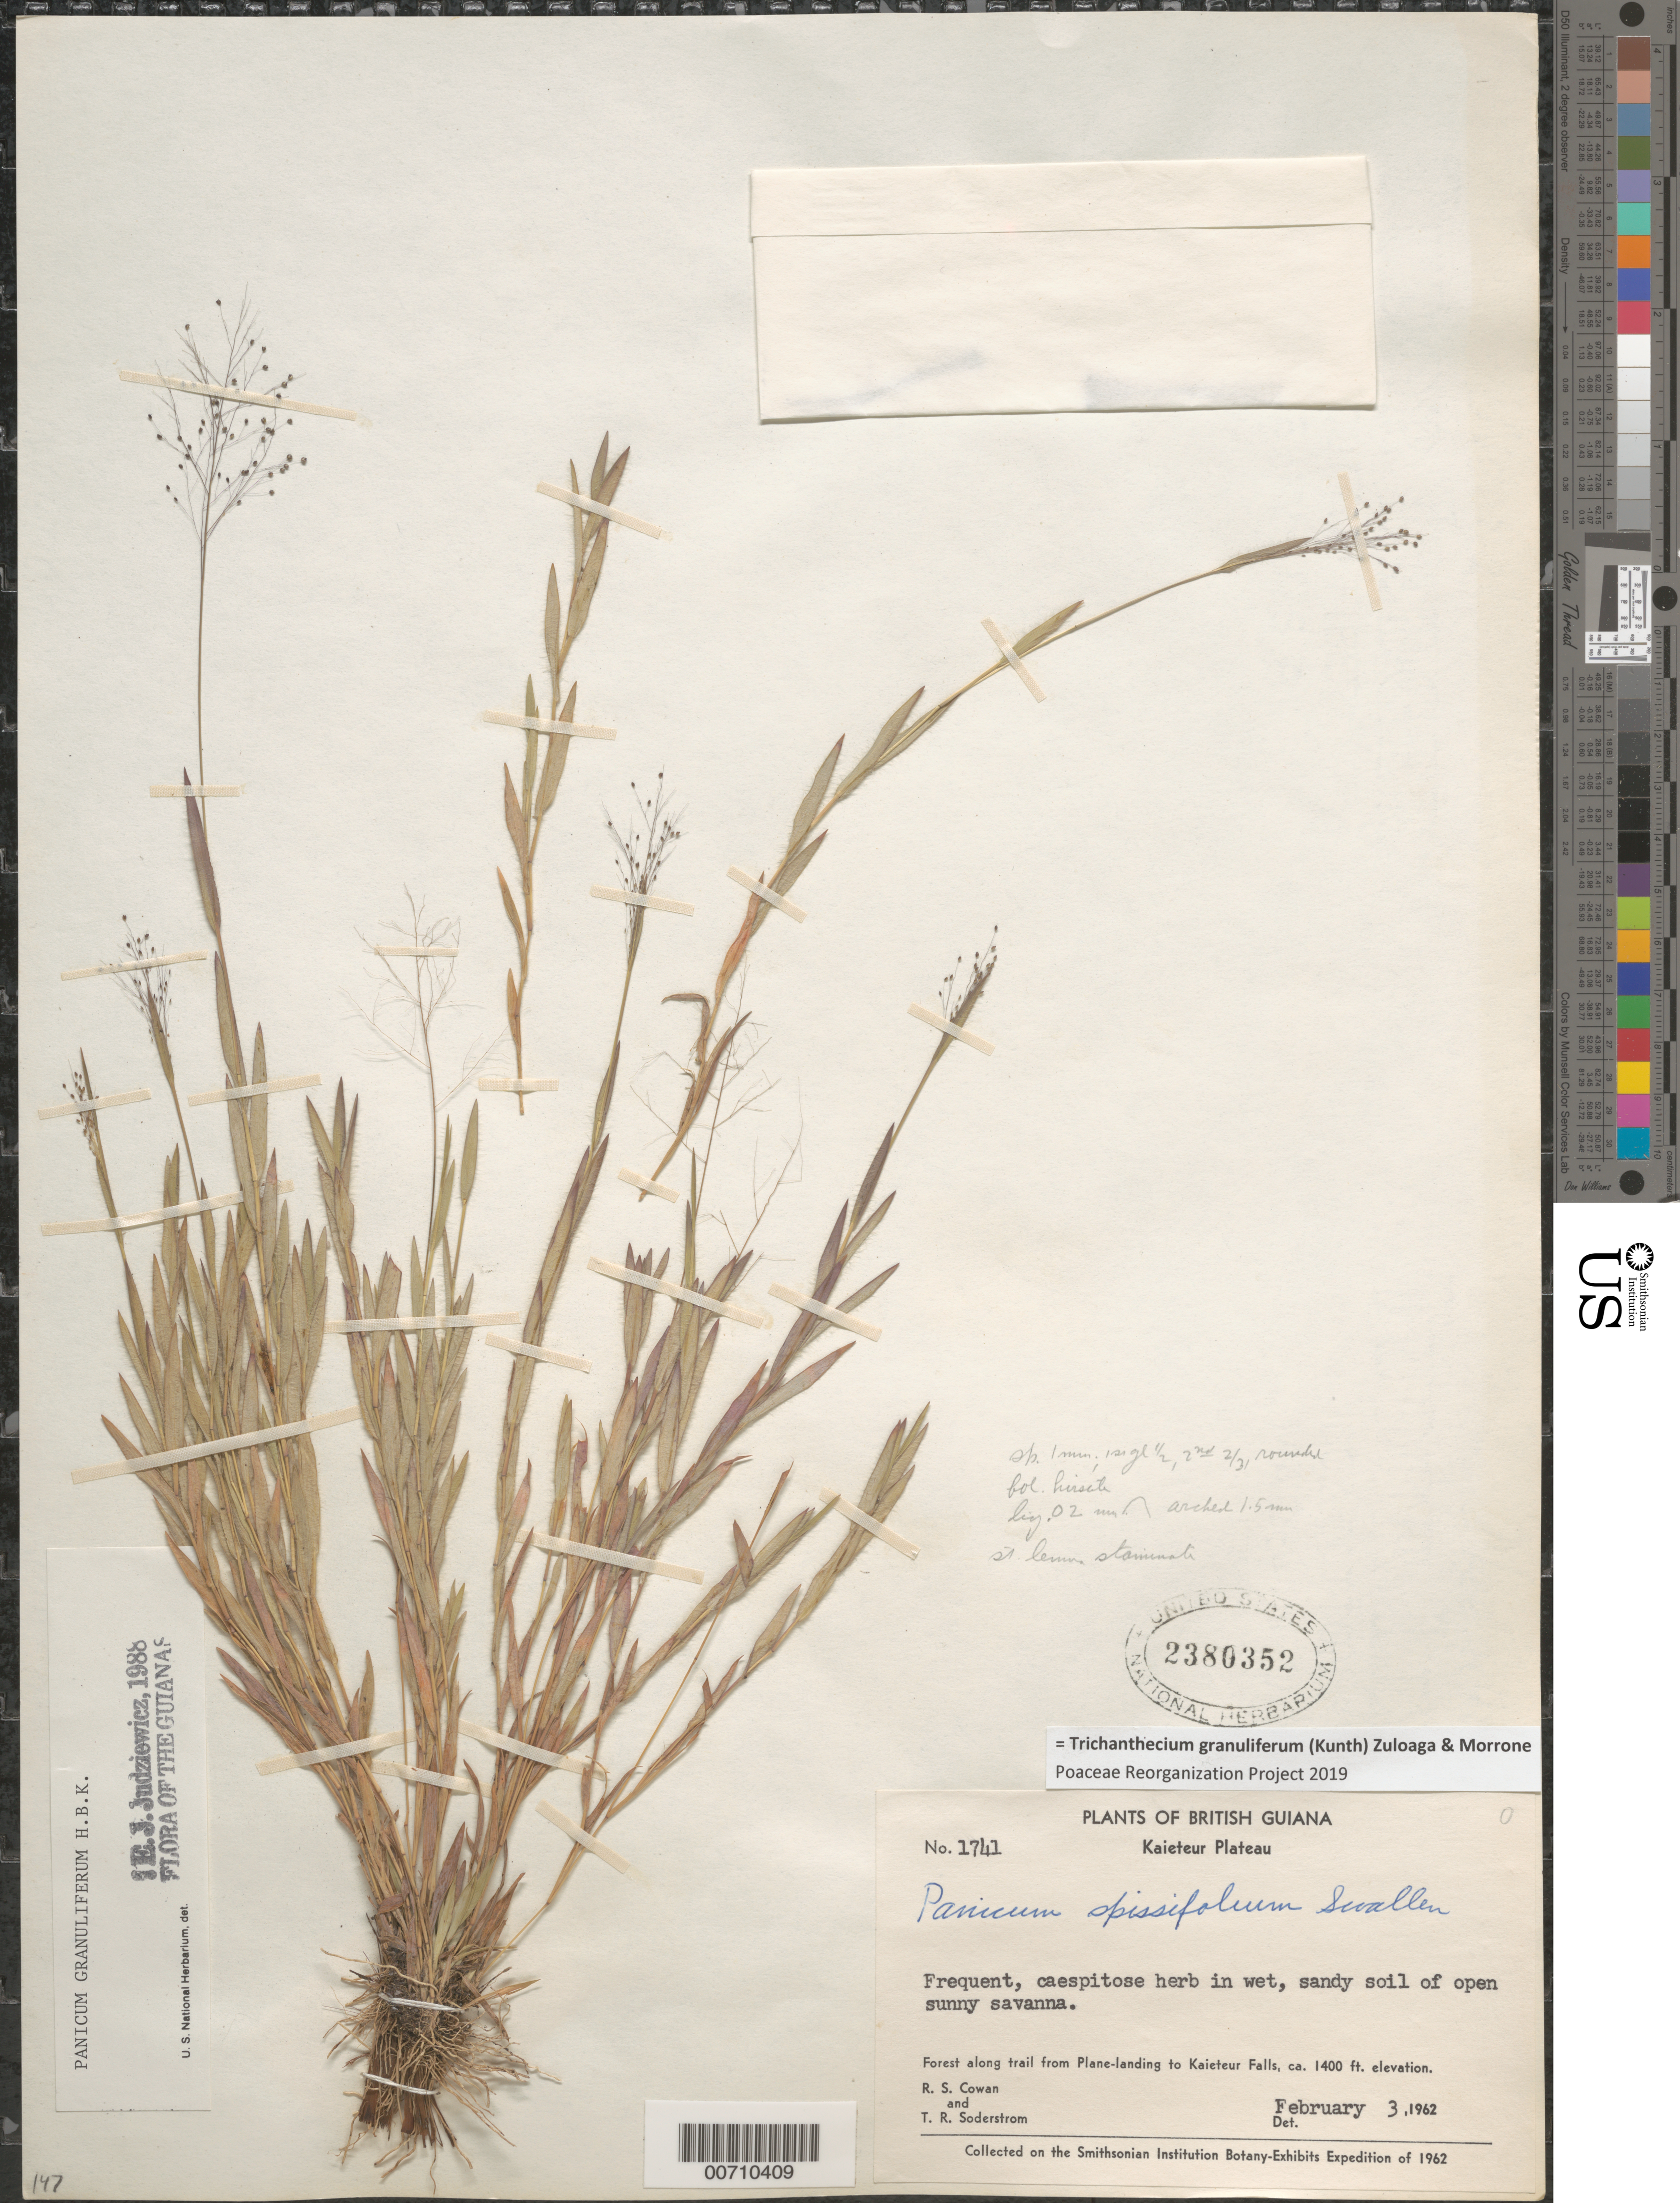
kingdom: Plantae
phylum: Tracheophyta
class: Liliopsida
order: Poales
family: Poaceae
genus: Trichanthecium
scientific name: Trichanthecium granuliferum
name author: (Kunth) Zuloaga & Morrone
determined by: Poaceae Reorganization Project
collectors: R. S. Cowan & T. R. Soderstrom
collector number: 1741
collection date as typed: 3-Feb-62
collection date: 1962-02-03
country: Guyana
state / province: Potaro-Siparuni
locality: Kaieteur Plateau, along trail from plane landing to Kaieteur Falls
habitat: Wet sandy soil of open sunny savanna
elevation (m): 427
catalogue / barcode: US 2380352